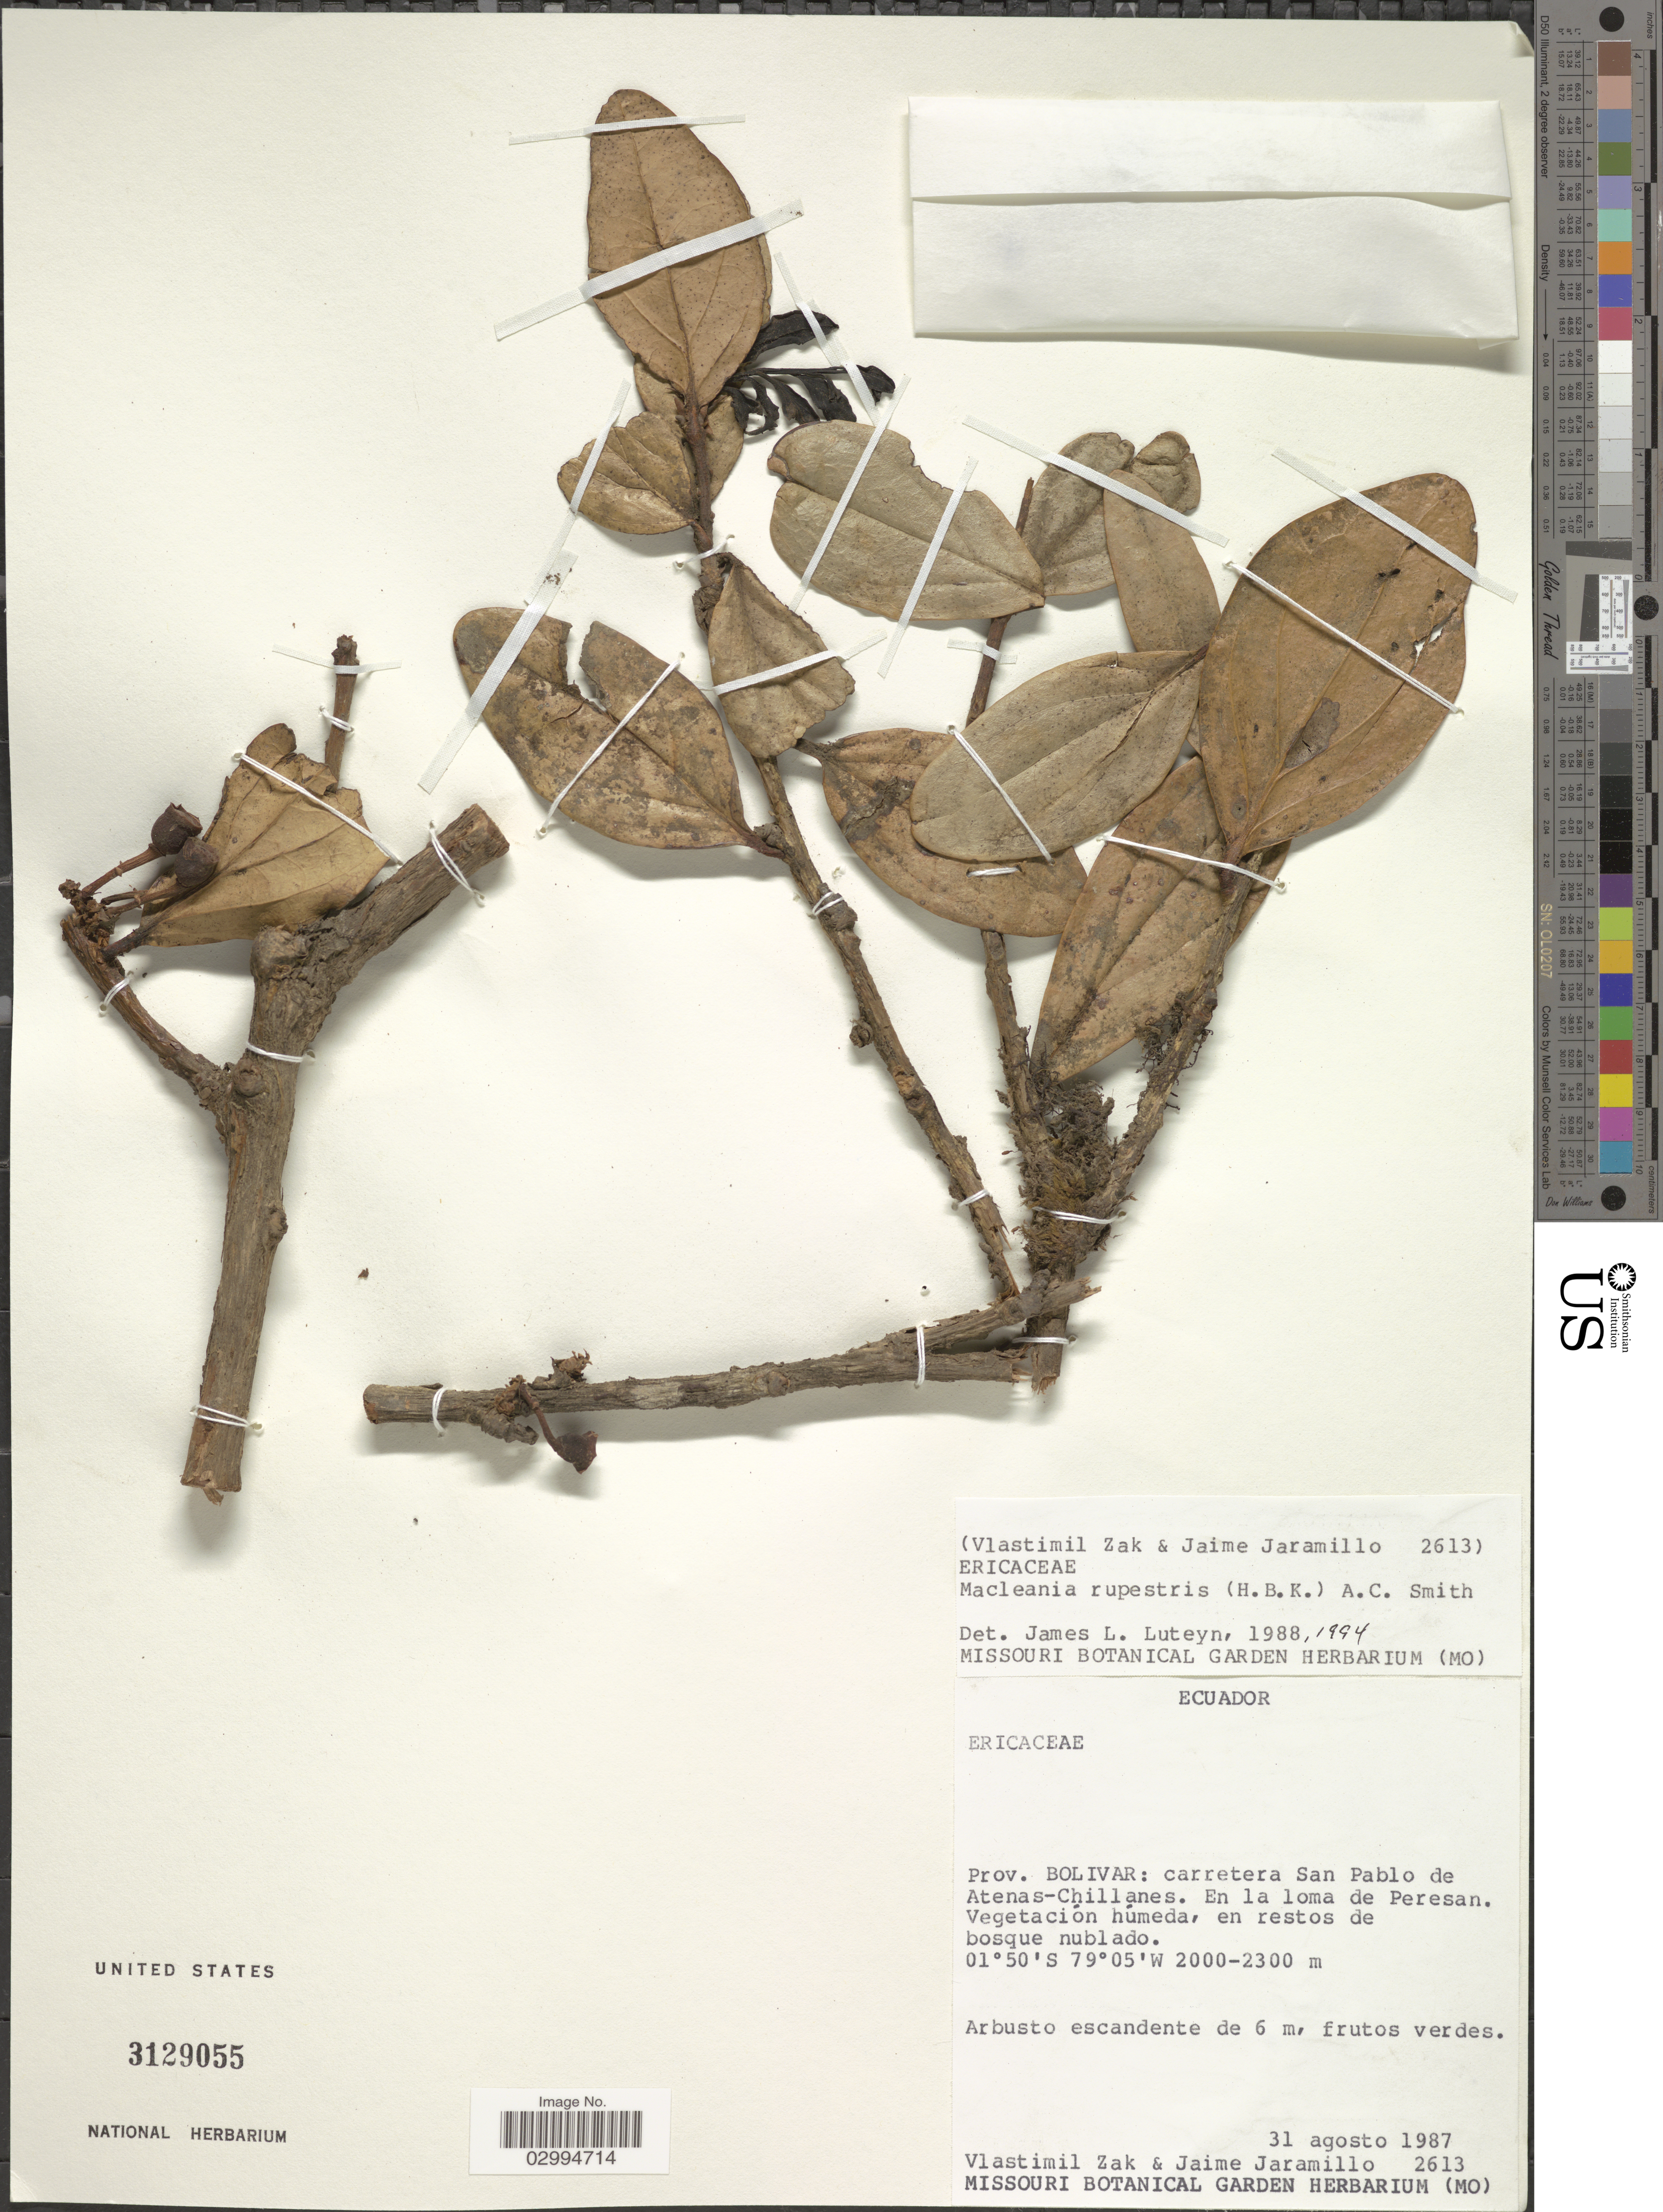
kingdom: Plantae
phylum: Tracheophyta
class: Magnoliopsida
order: Ericales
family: Ericaceae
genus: Macleania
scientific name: Macleania rupestris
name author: (Kunth) A.C. Sm.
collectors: V. Zak & J. Jaramillo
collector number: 2613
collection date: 1987-08-31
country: Ecuador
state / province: Bolívar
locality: Carretera San Pablo de Atenas-Chillanes. En la loma de Peresan.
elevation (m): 2000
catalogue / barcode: US 3129055